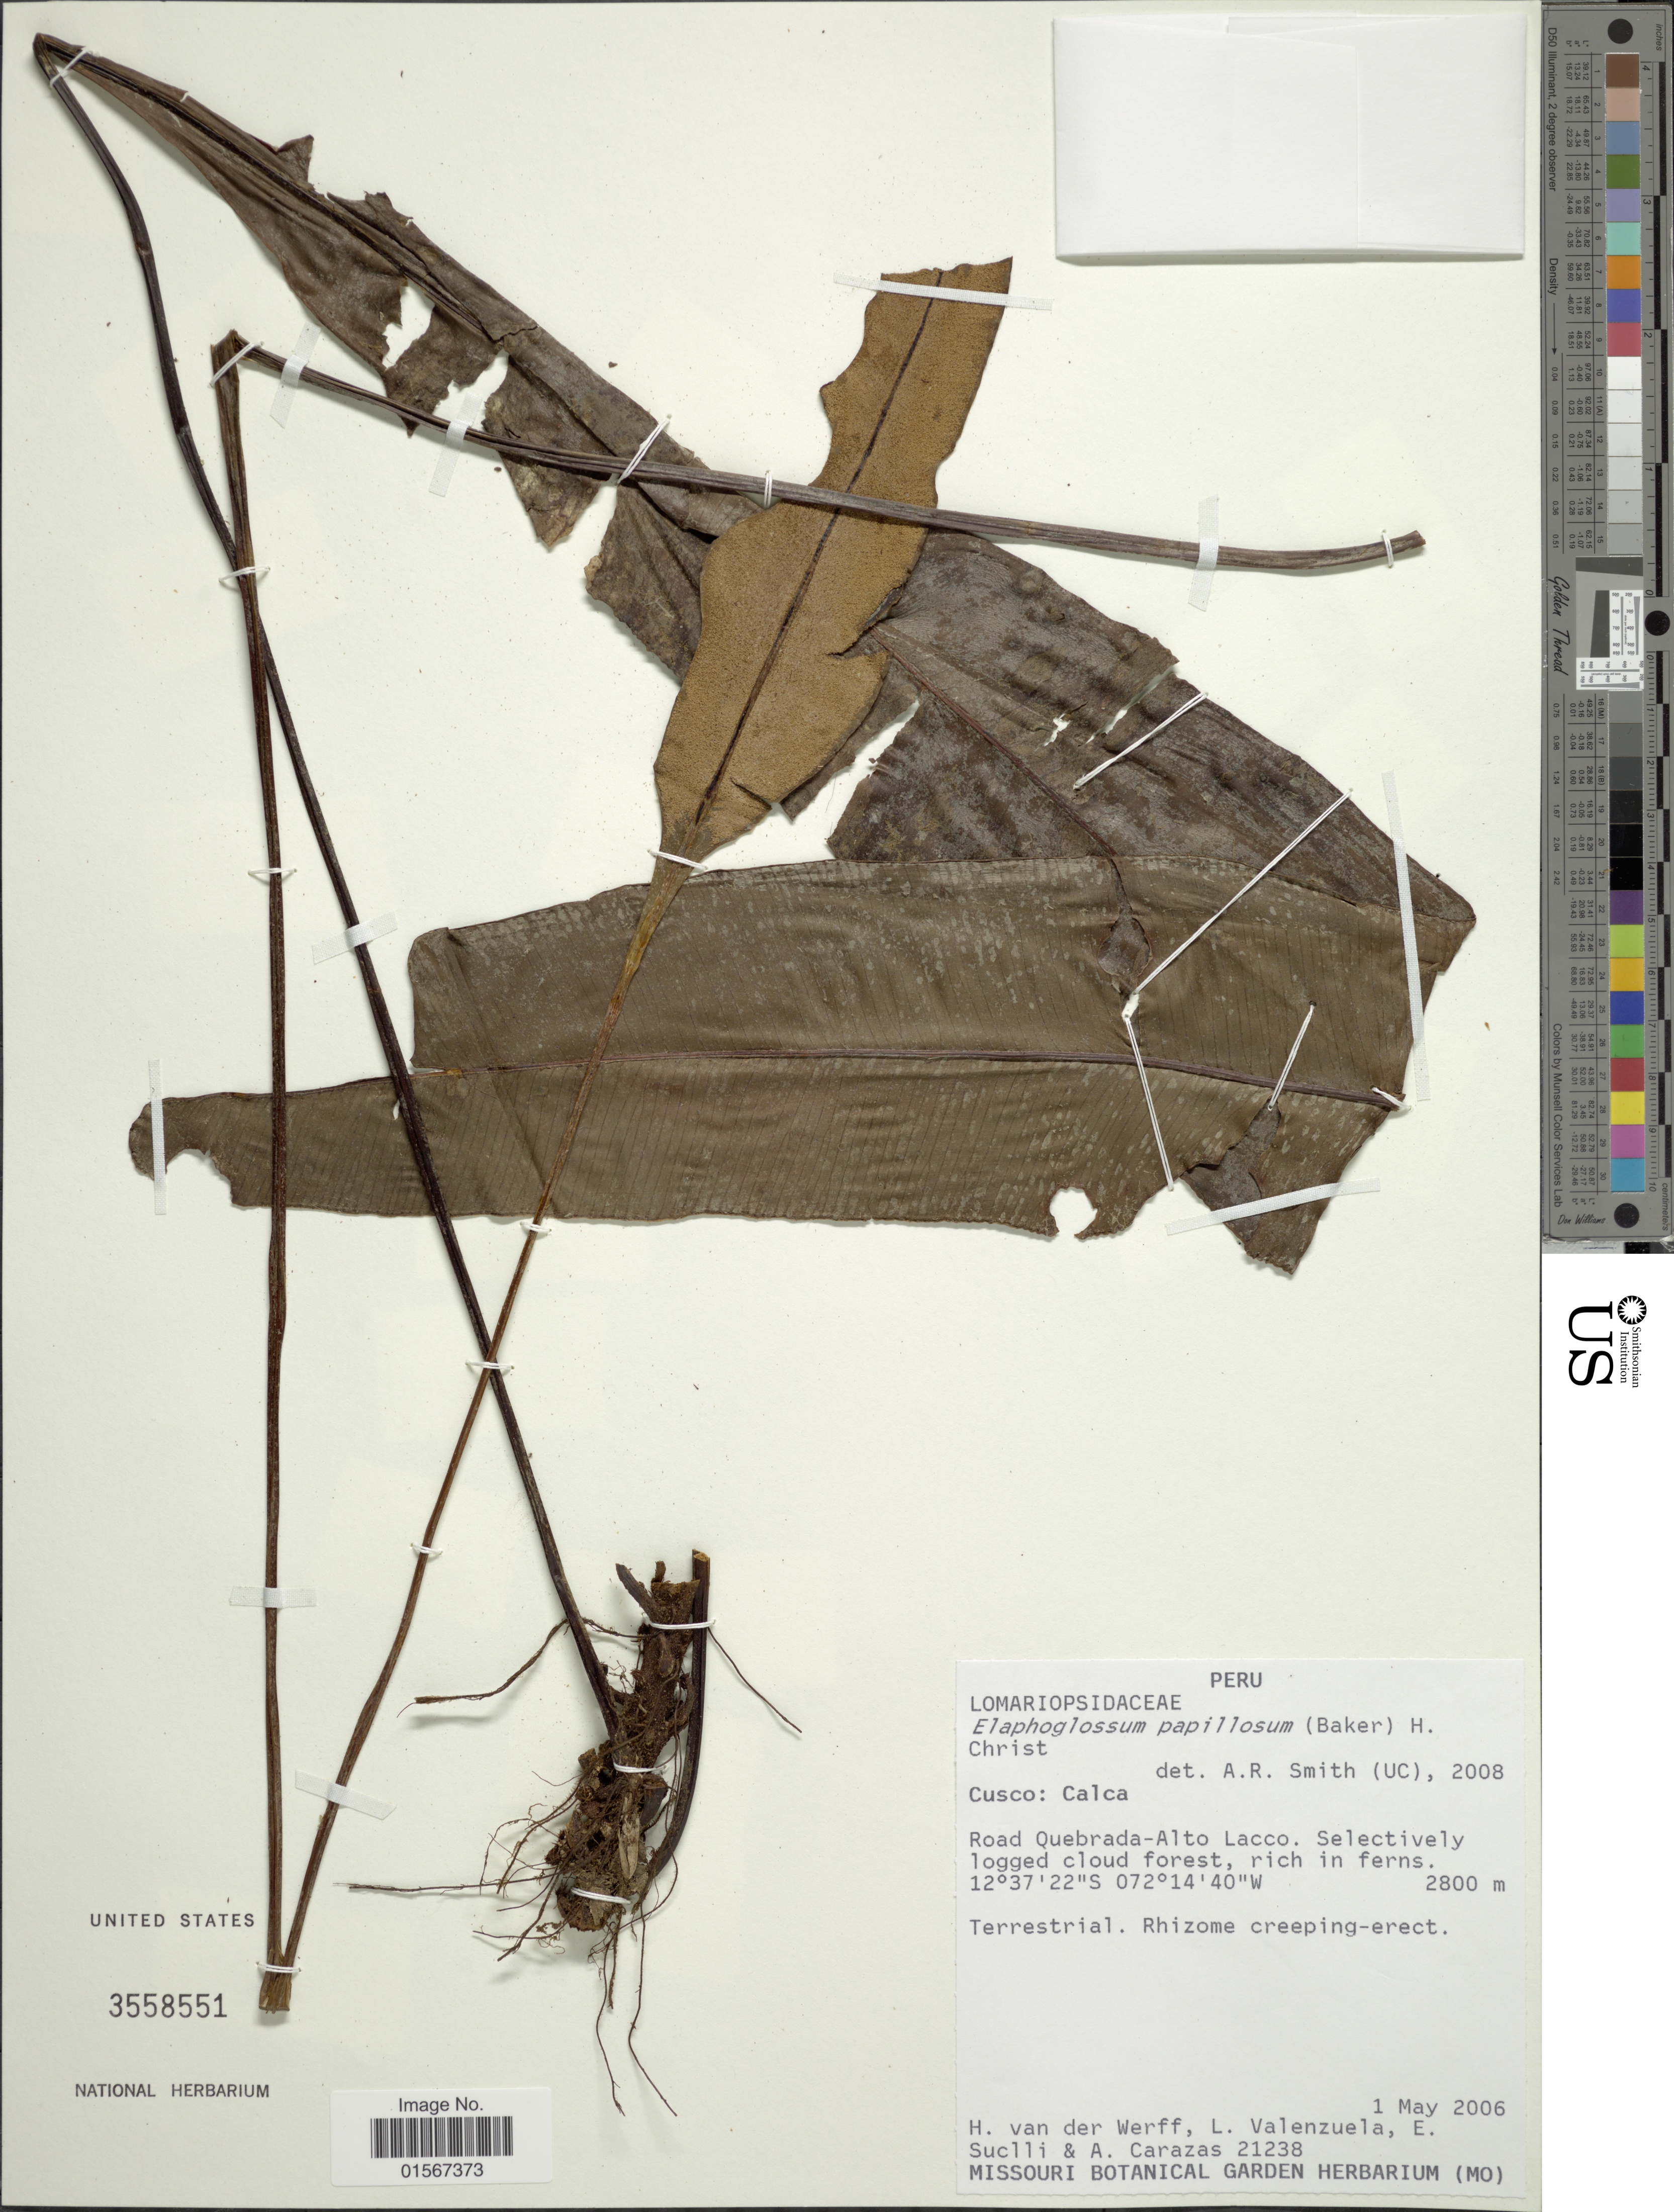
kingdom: Plantae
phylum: Tracheophyta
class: Polypodiopsida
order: Polypodiales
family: Dryopteridaceae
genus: Elaphoglossum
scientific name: Elaphoglossum papillosum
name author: (Baker) Christ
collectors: H. van der Werff, L. Valenzuela, E. Suclli & A. Carazas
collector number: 21238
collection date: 2006-05-01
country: Peru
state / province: Cusco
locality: Peru, Cusco: Calca, Road Quebrada-Alto Lacco.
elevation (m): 2800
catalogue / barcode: US 3558551